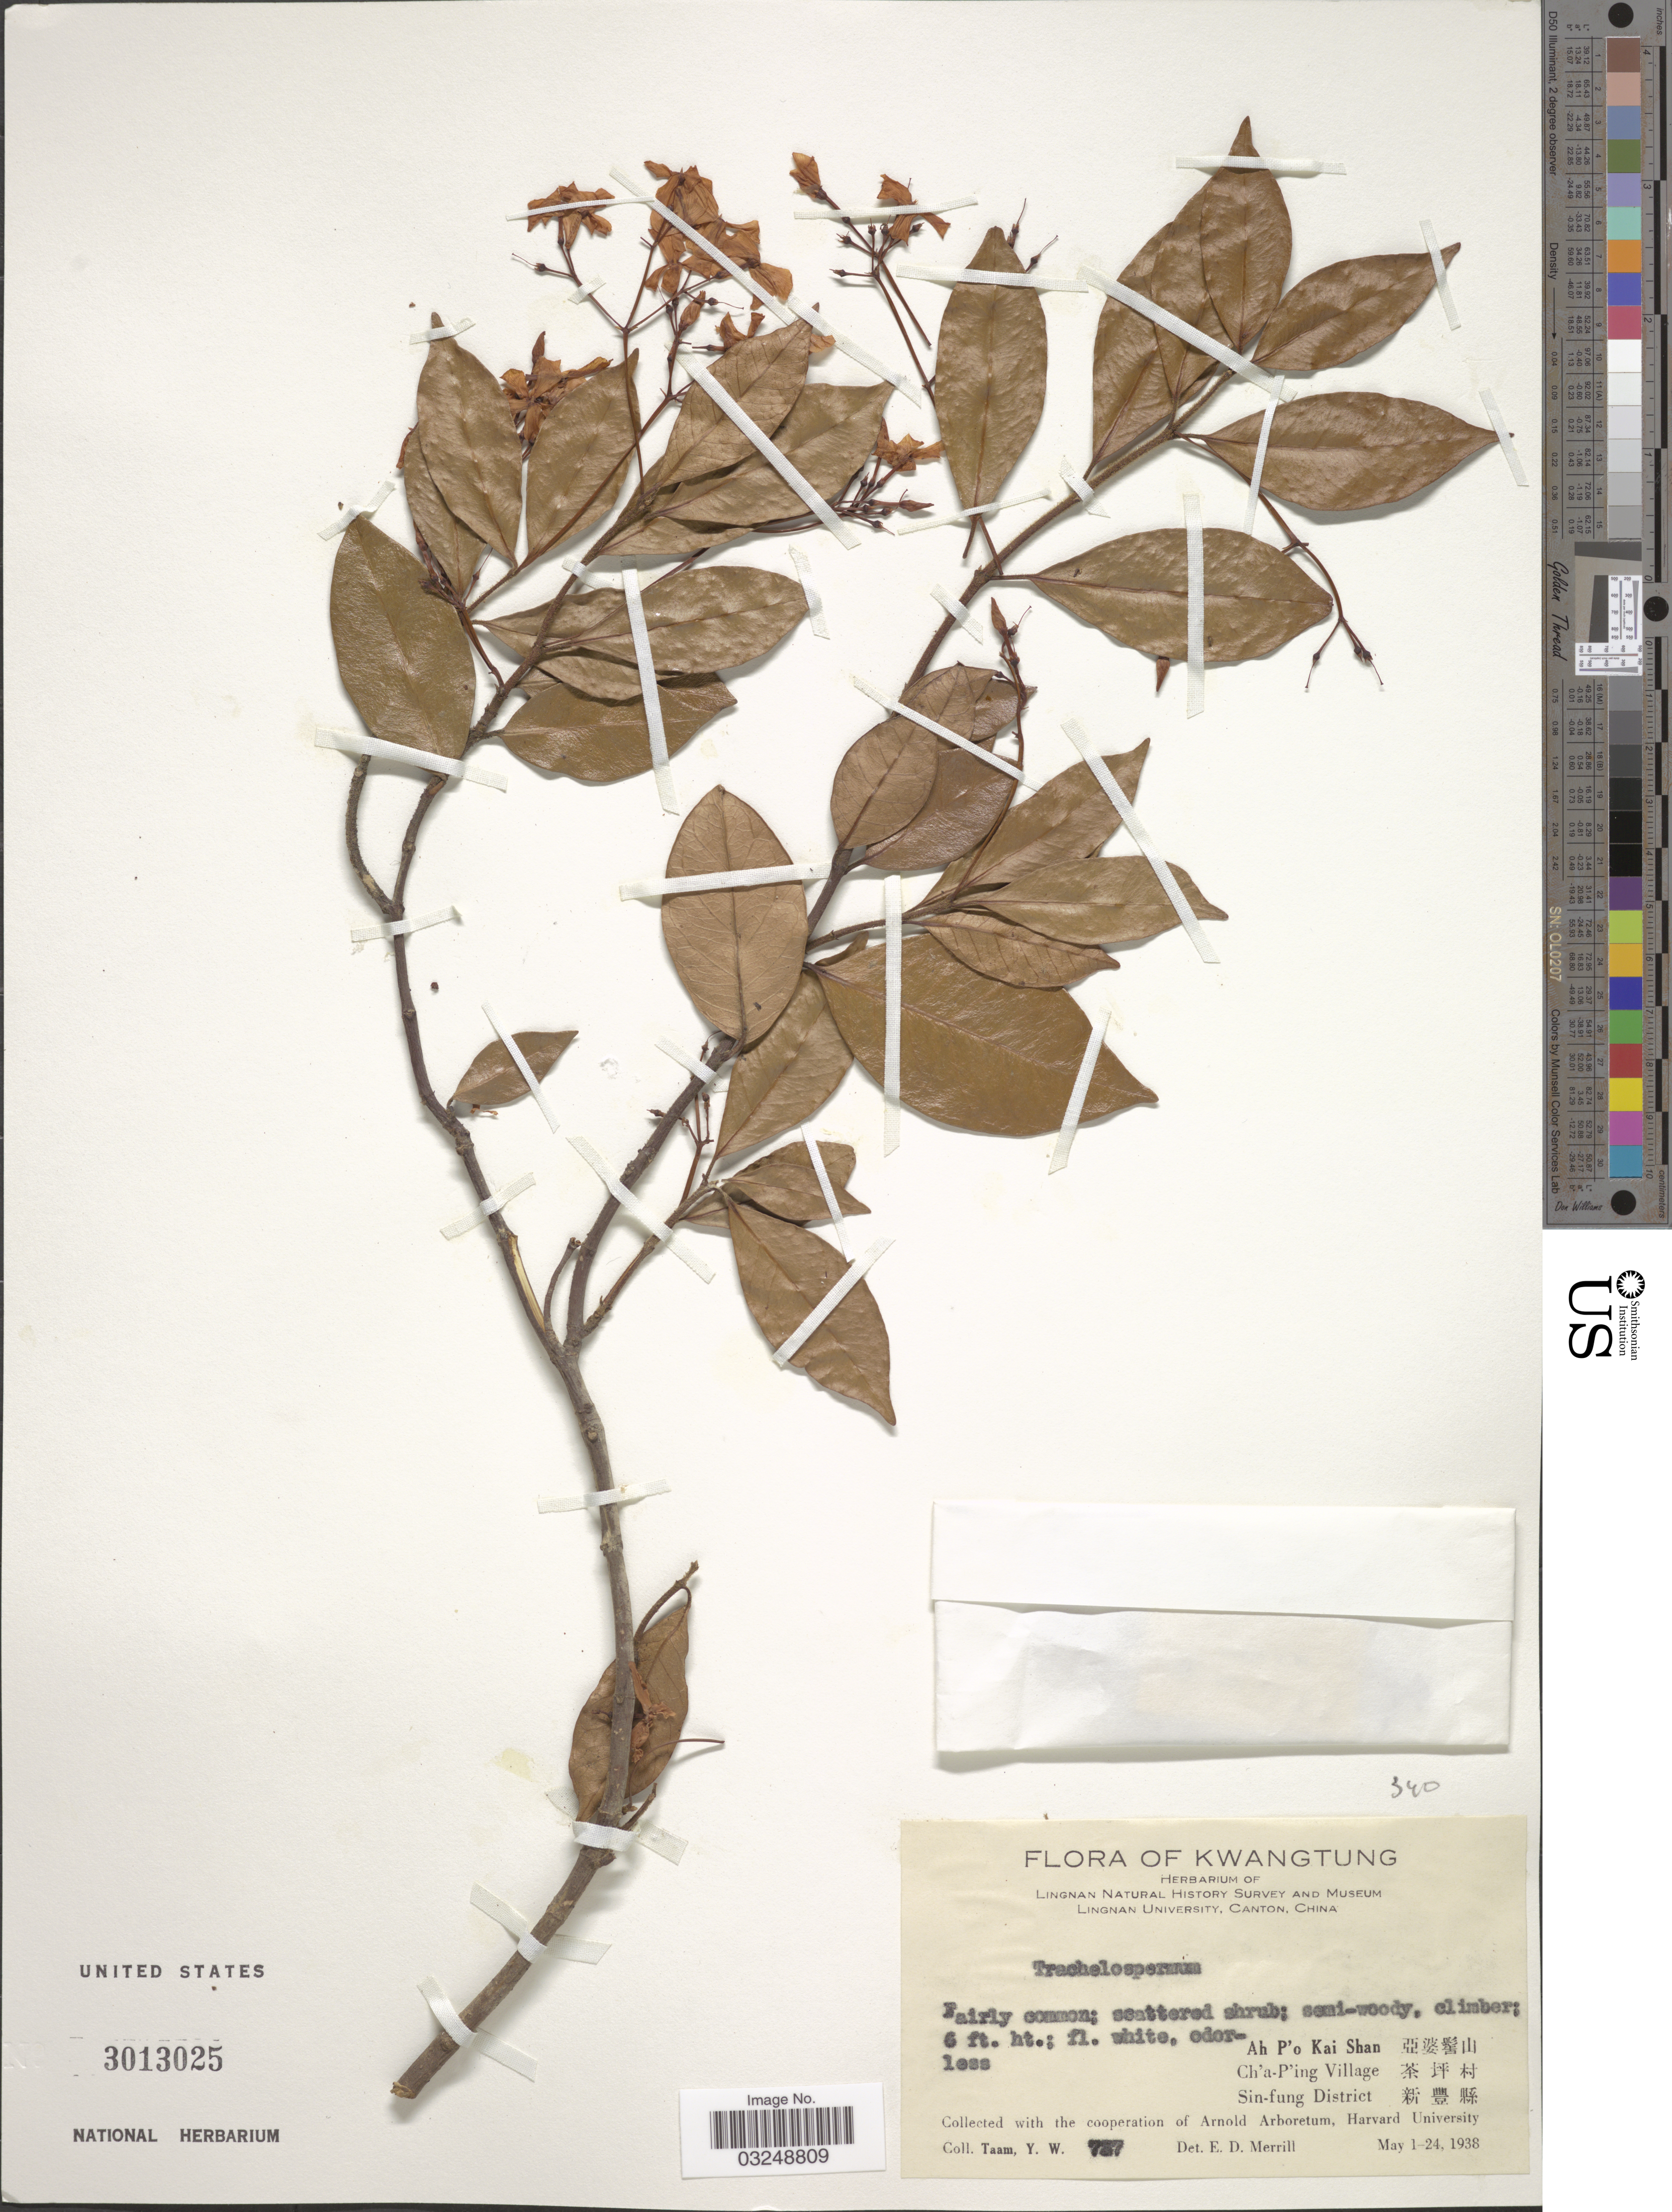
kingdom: Plantae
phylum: Tracheophyta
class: Magnoliopsida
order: Gentianales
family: Apocynaceae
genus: Trachelospermum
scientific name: Trachelospermum sp.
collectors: Y. W. Taam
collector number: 737*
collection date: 1938-05-01/1938-05-24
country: China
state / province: Guangdong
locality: Kwangtung. Ah P'o Kai Shan X. Ch'a-P'ing Village X, Sin-fung District X.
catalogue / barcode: US 3013025